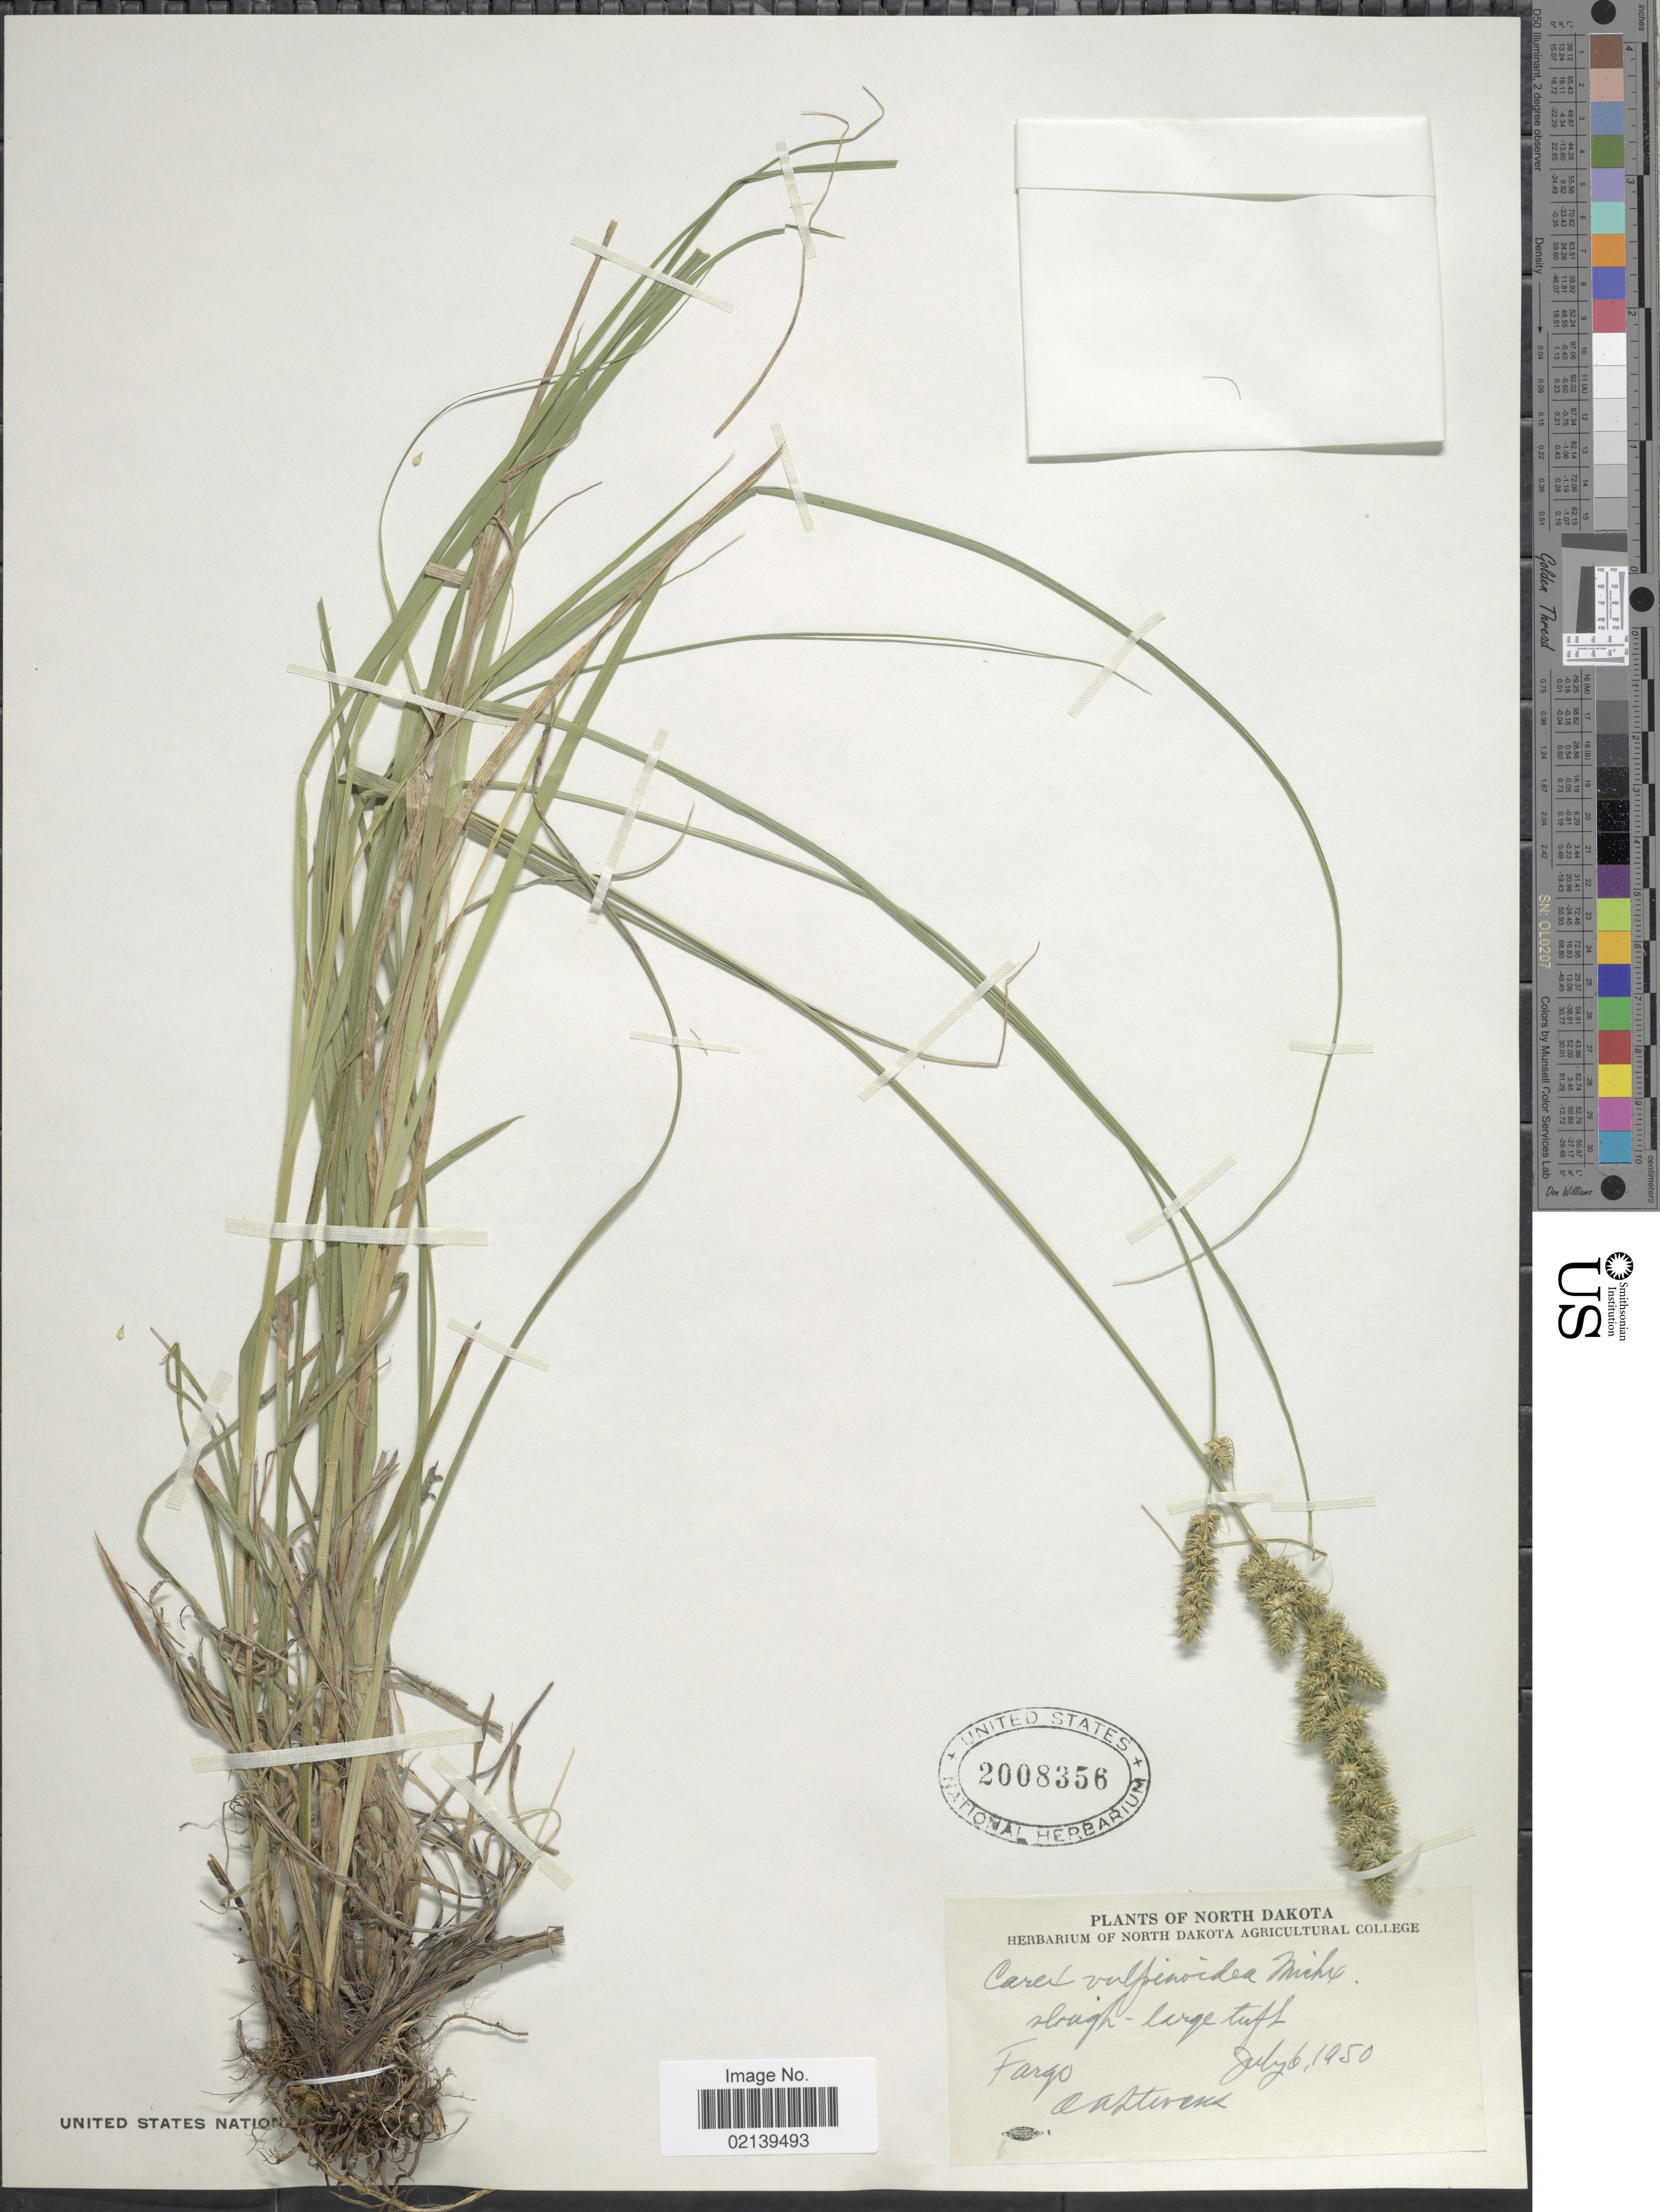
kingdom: Plantae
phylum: Tracheophyta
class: Liliopsida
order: Poales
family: Cyperaceae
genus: Carex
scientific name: Carex vulpinoidea Michx.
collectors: O. A. Stevens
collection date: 1950-07-06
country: United States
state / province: North Dakota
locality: Fargo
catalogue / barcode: US 2008356